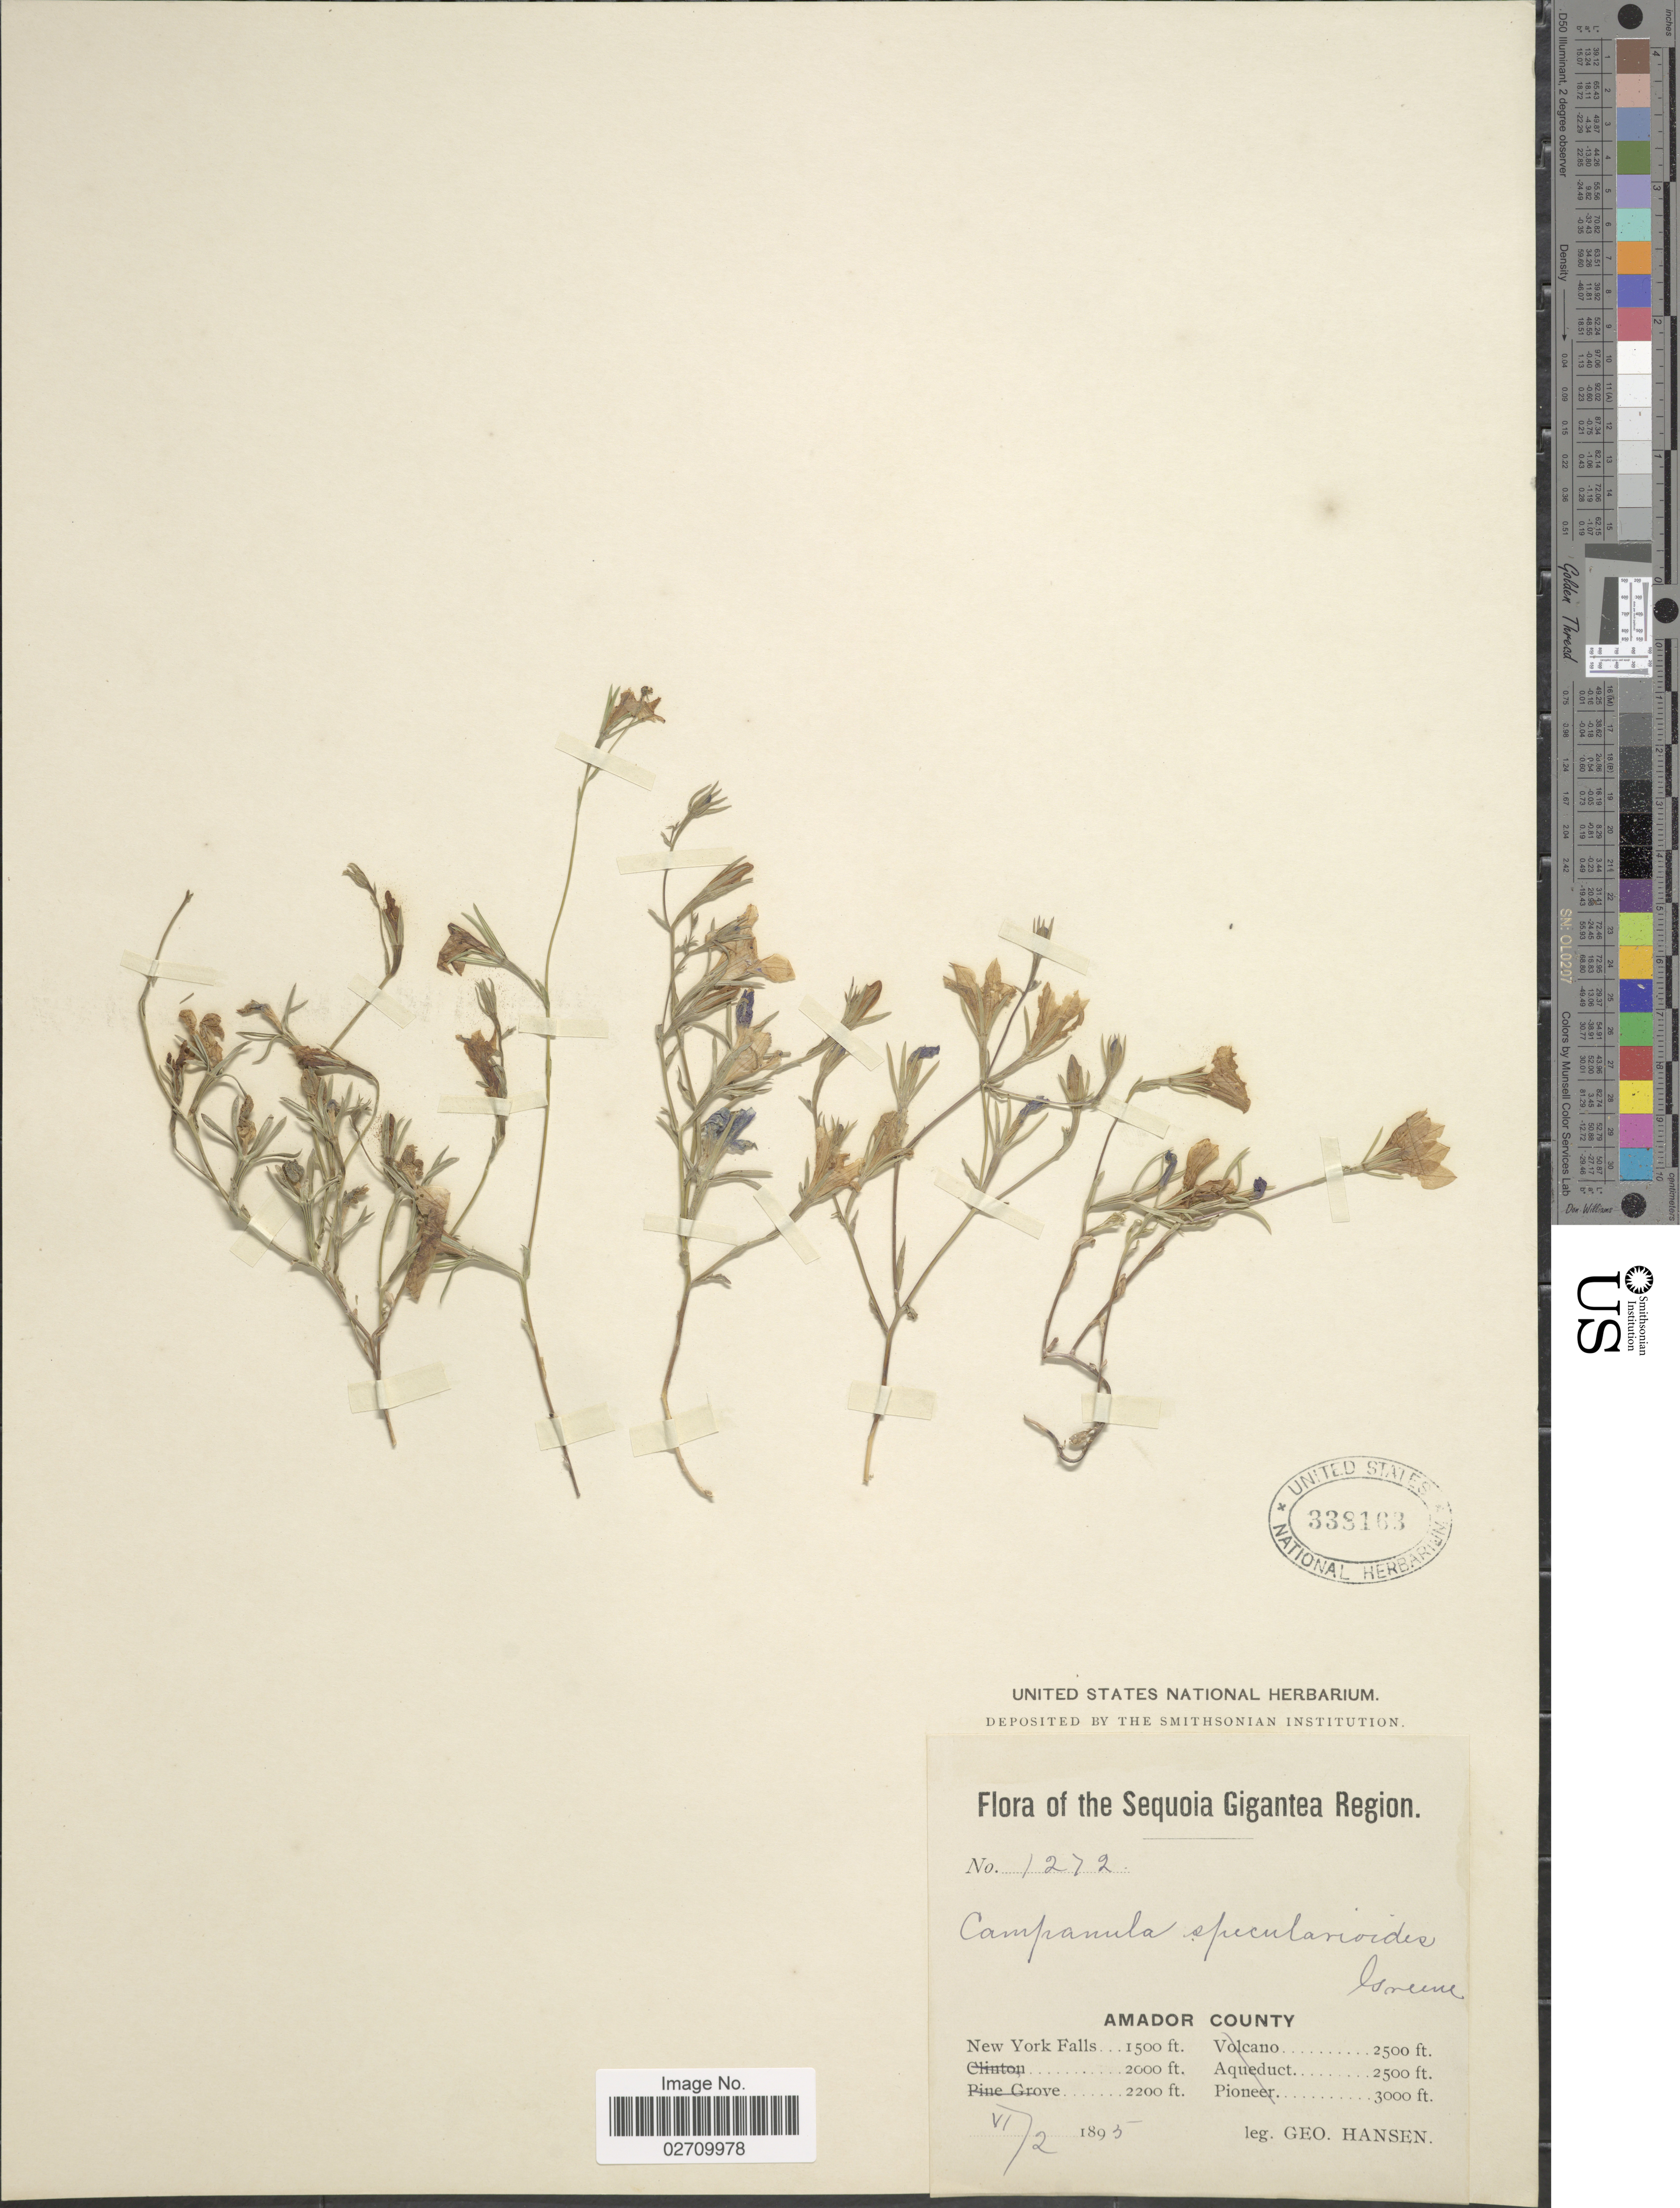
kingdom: Plantae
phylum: Tracheophyta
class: Magnoliopsida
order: Asterales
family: Campanulaceae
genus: Githopsis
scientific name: Githopsis specularioides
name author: Nutt.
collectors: G. Hansen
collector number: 1272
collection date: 1895-06-02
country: United States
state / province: California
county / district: Amador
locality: Sequoia Gigantea Region. Amador County. New York Falls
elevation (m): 457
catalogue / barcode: US 338163